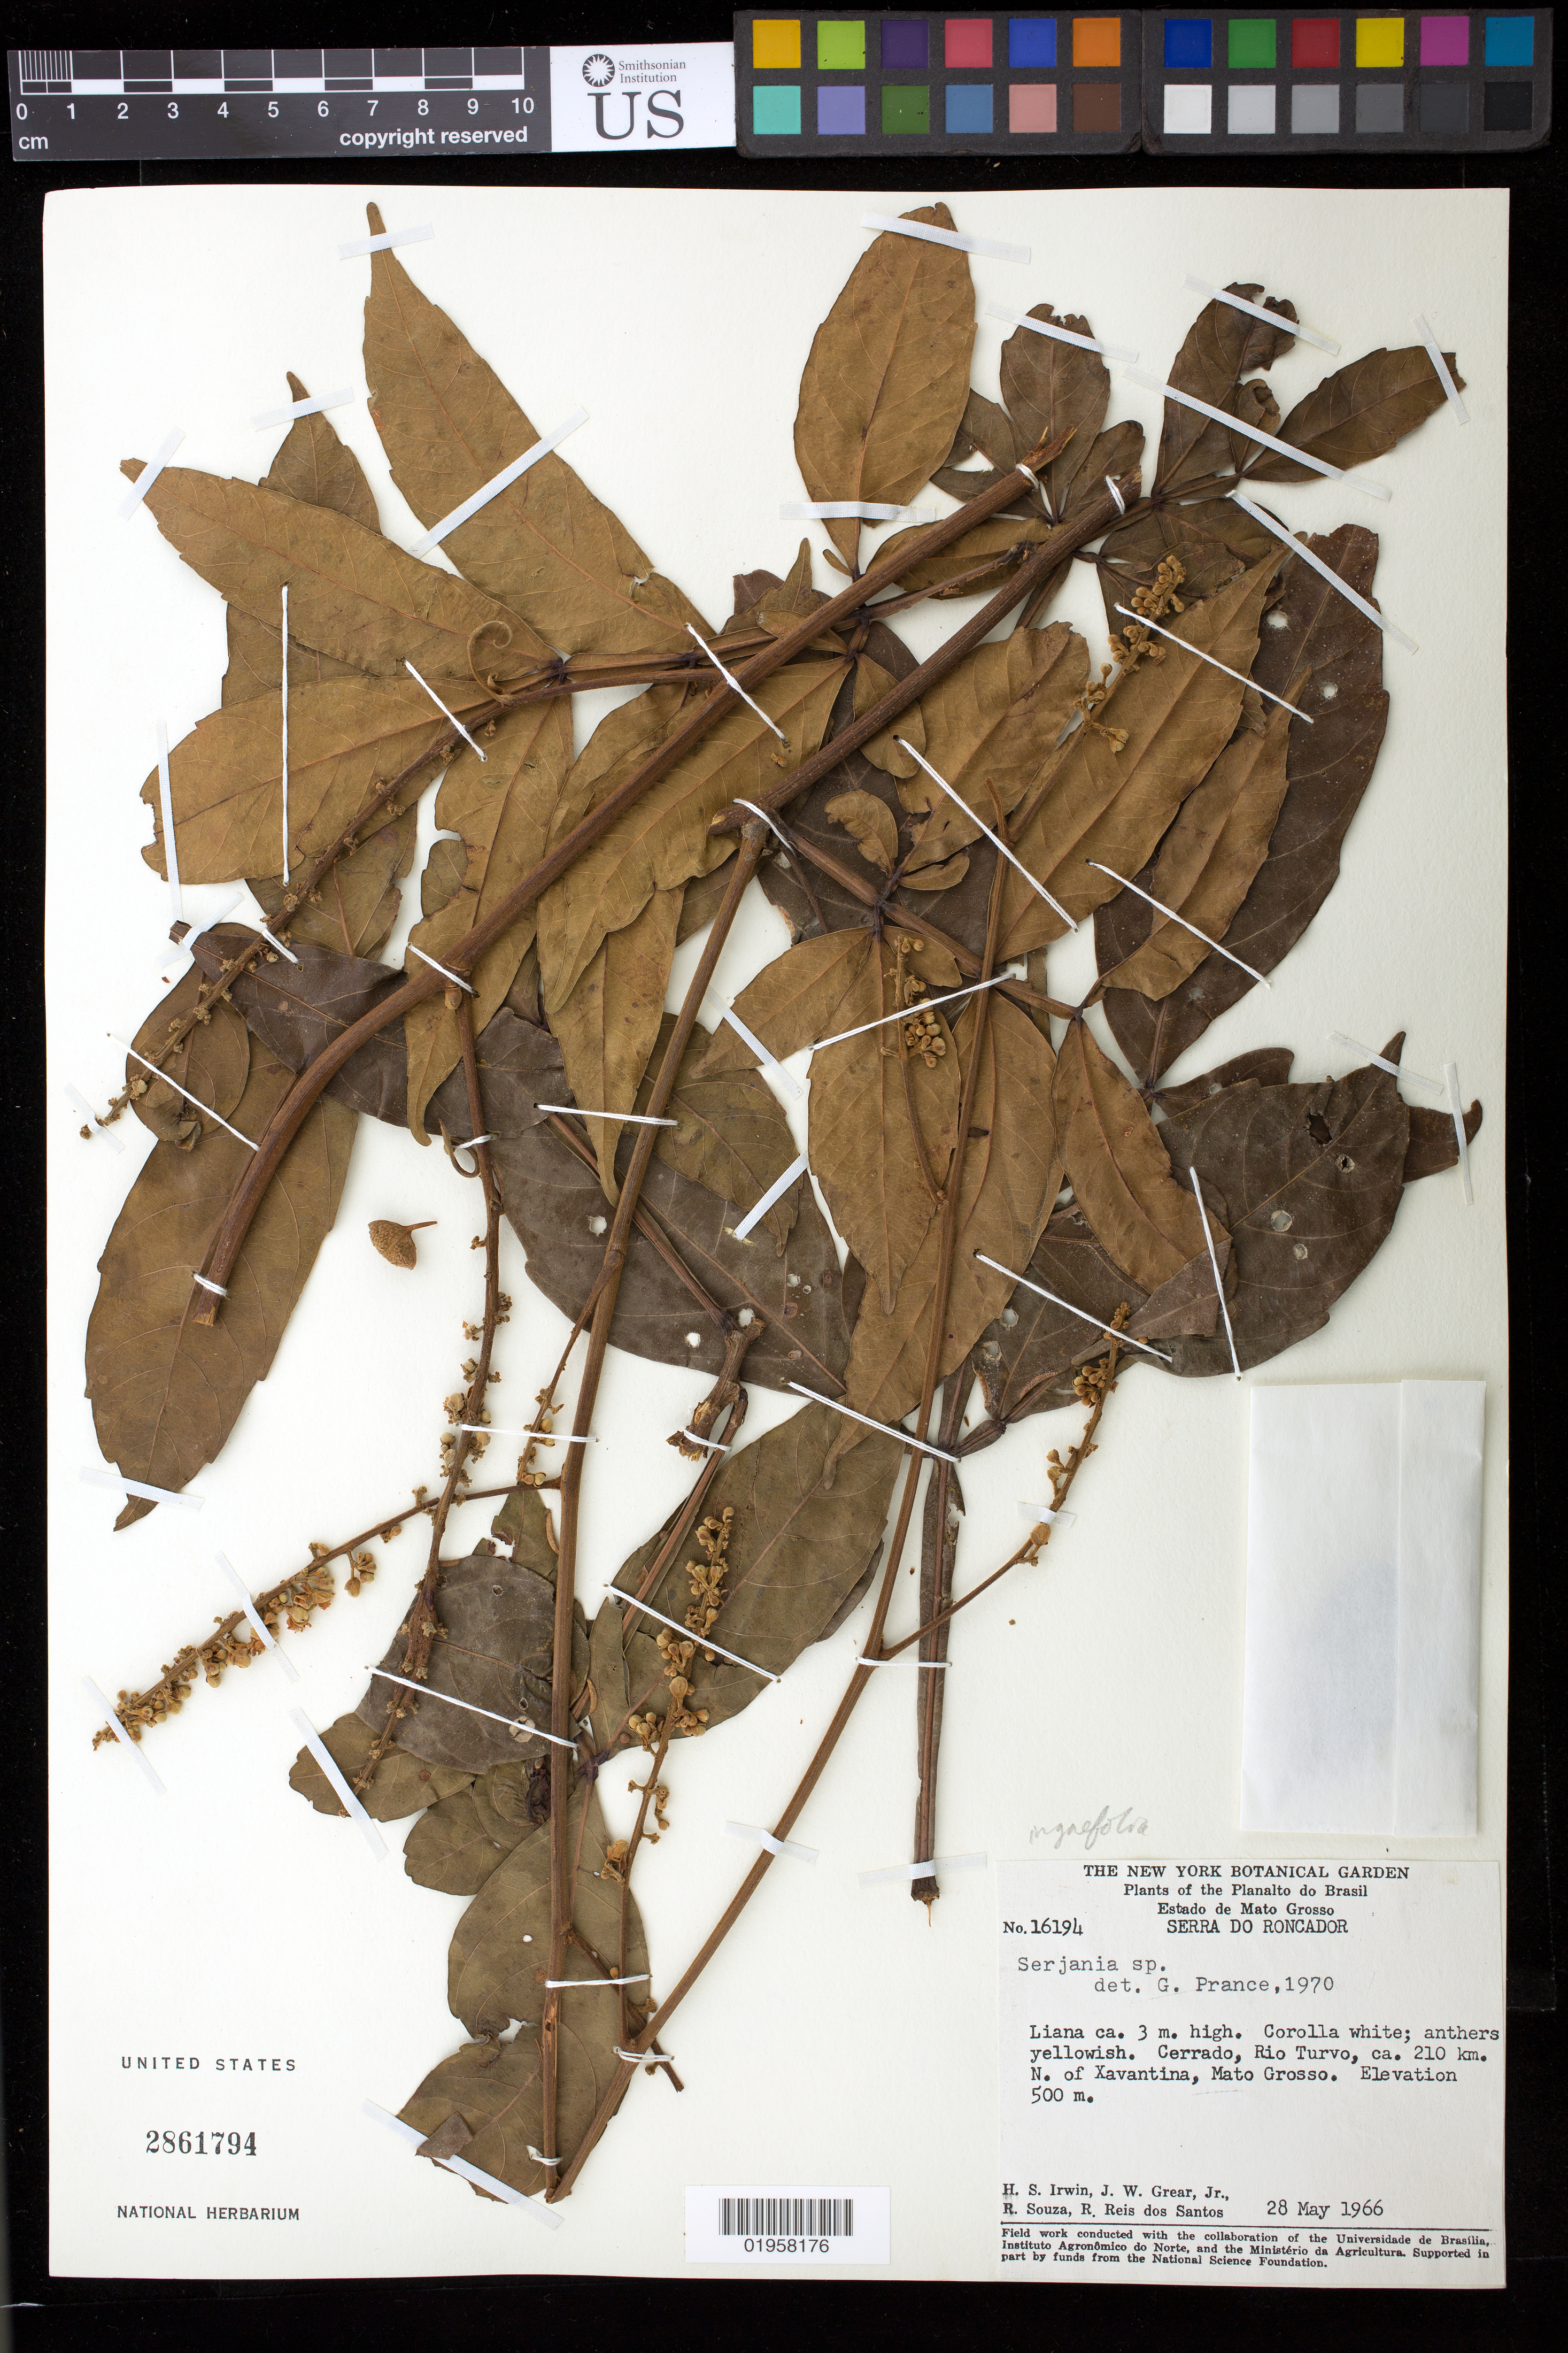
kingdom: Plantae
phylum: Tracheophyta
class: Magnoliopsida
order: Sapindales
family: Sapindaceae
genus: Serjania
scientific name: Serjania sp.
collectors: H. Irwin, J. W. Grear, R. Souza & R. Reis dos Santos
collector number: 16194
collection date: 1966-05-28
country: Brazil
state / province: Mato Grosso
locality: Serra do Roncador. Cerrado, Rio Turvo, ca. 210 km N of Xavantina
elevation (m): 500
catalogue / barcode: US 2861794